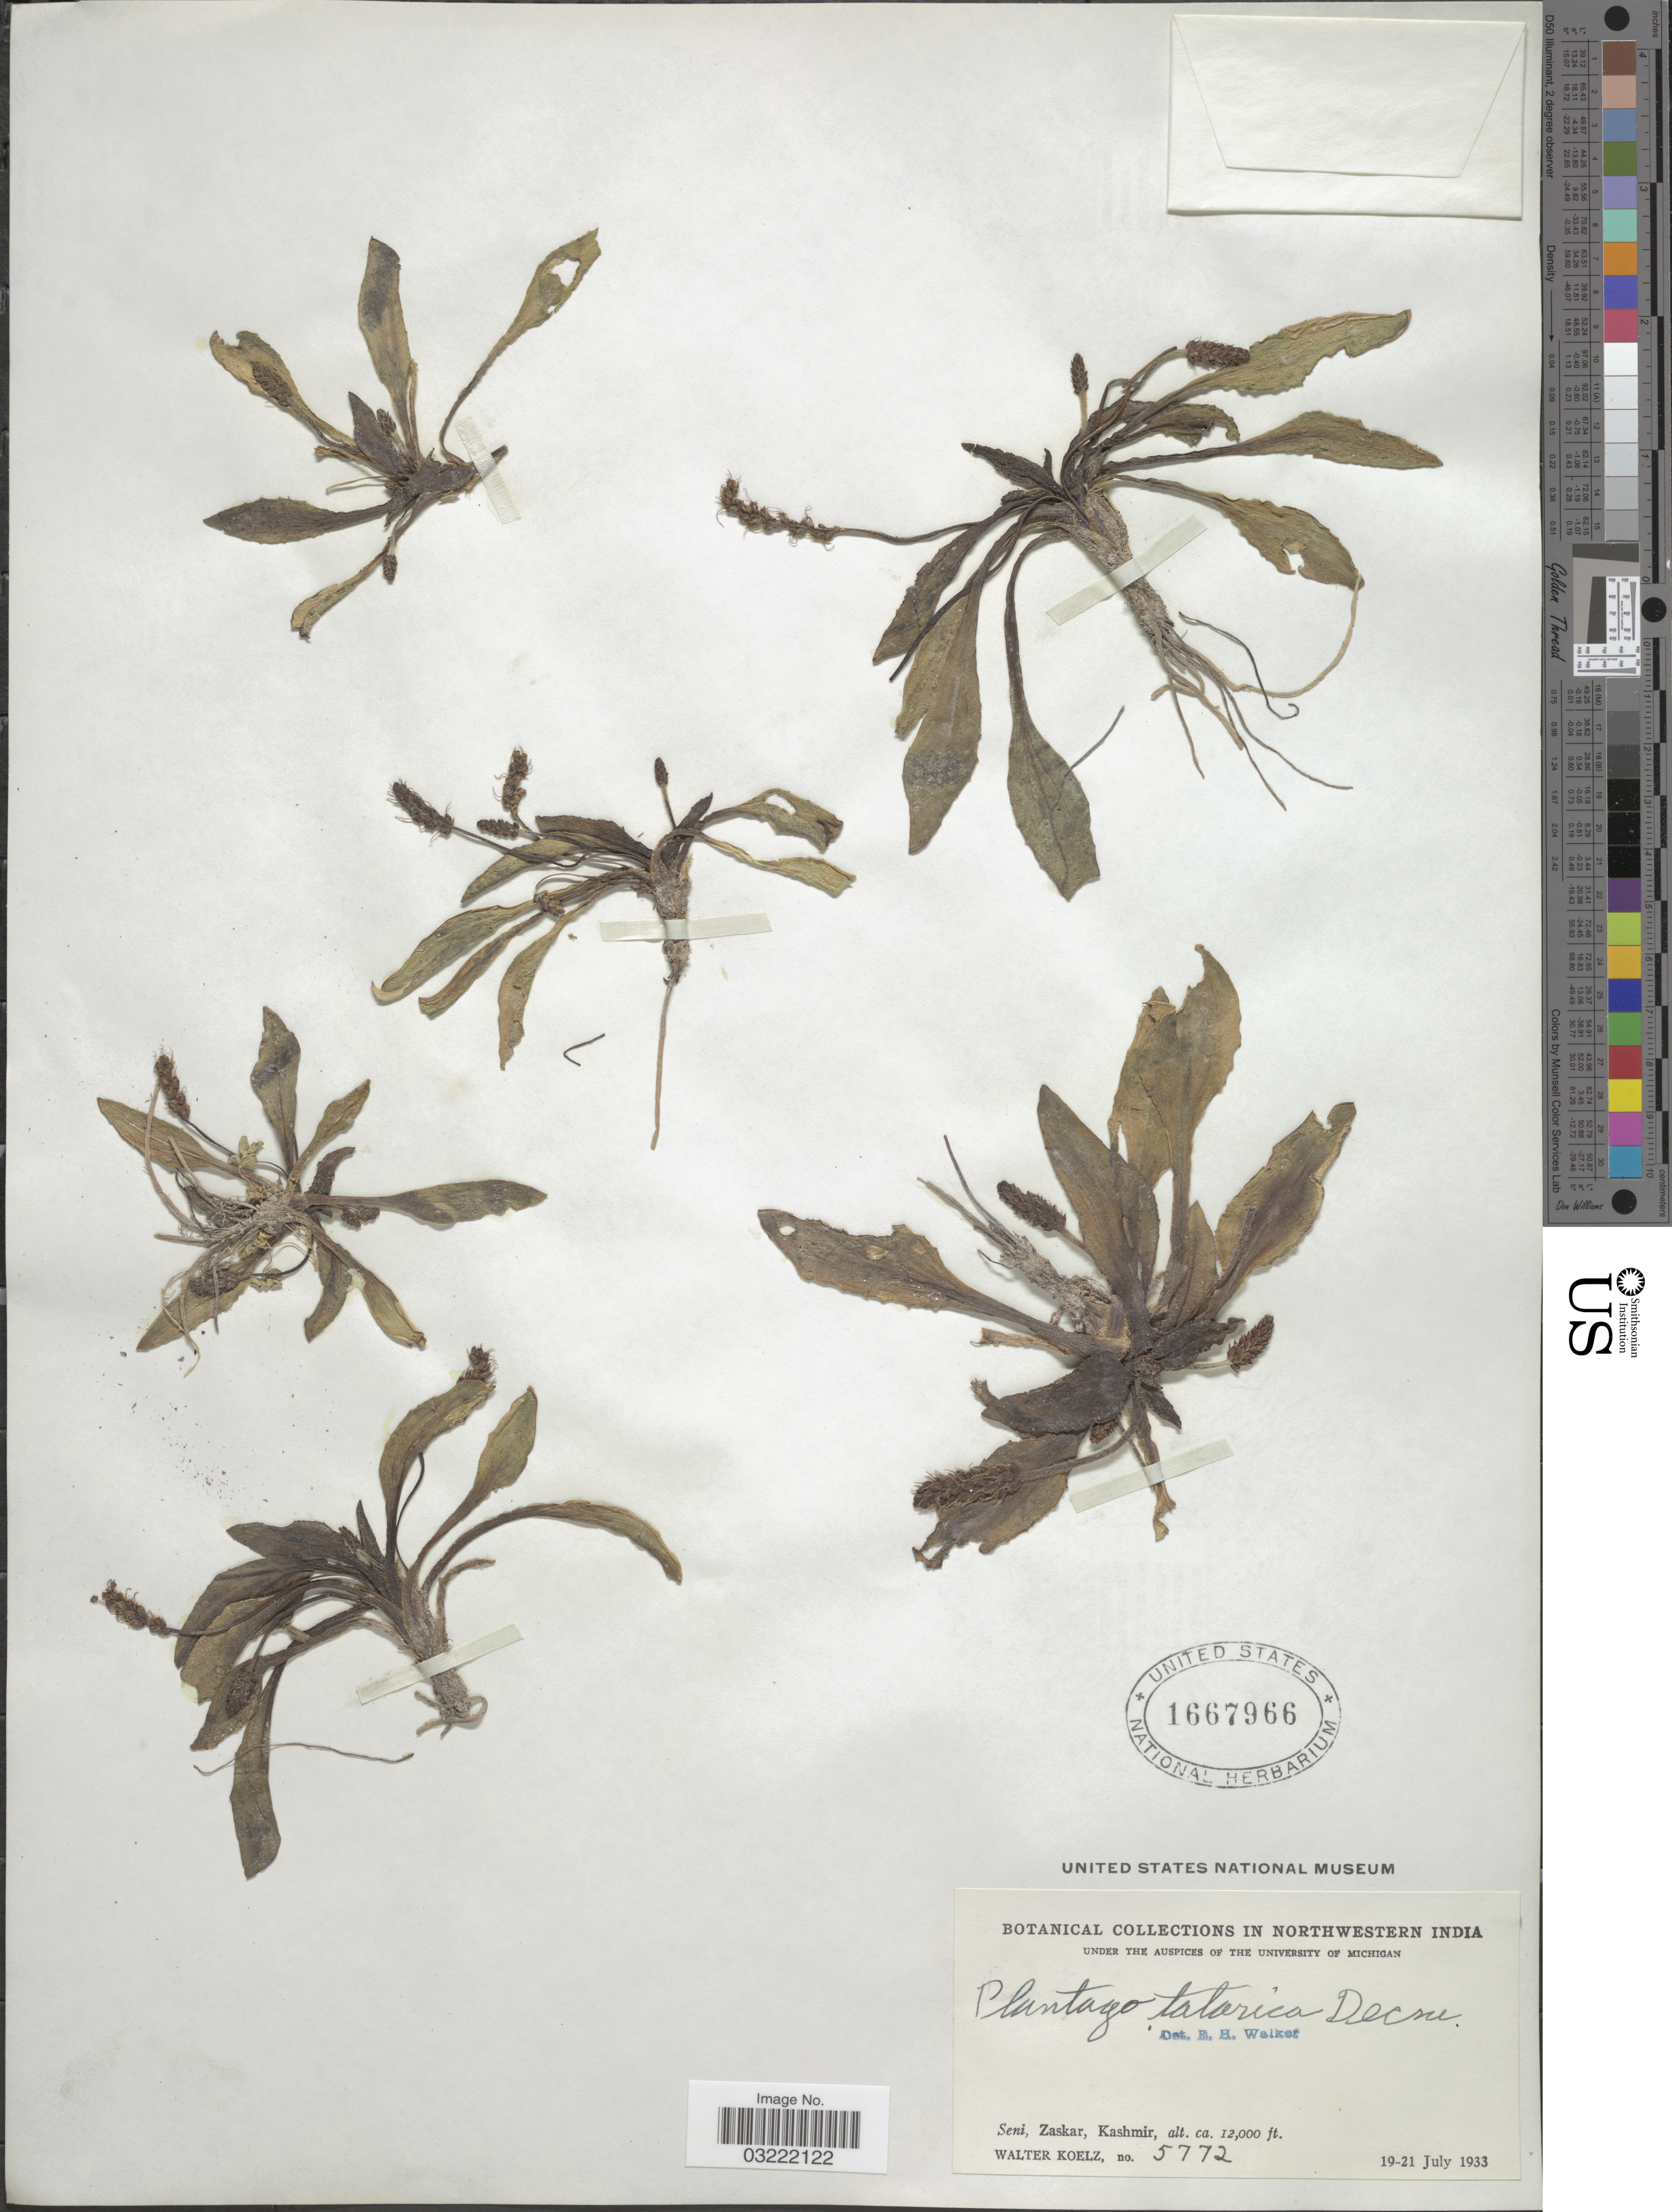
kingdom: Plantae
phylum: Tracheophyta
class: Magnoliopsida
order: Lamiales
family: Plantaginaceae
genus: Plantago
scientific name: Plantago gentianoides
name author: Sibth. & Sm.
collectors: W. N. Koelz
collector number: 5772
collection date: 1933-07-19/1933-07-21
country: India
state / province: Jammu and Kashmir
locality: Northwestern India. Seni, Zaskar, Kashmir.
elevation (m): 3658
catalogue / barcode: US 1667966